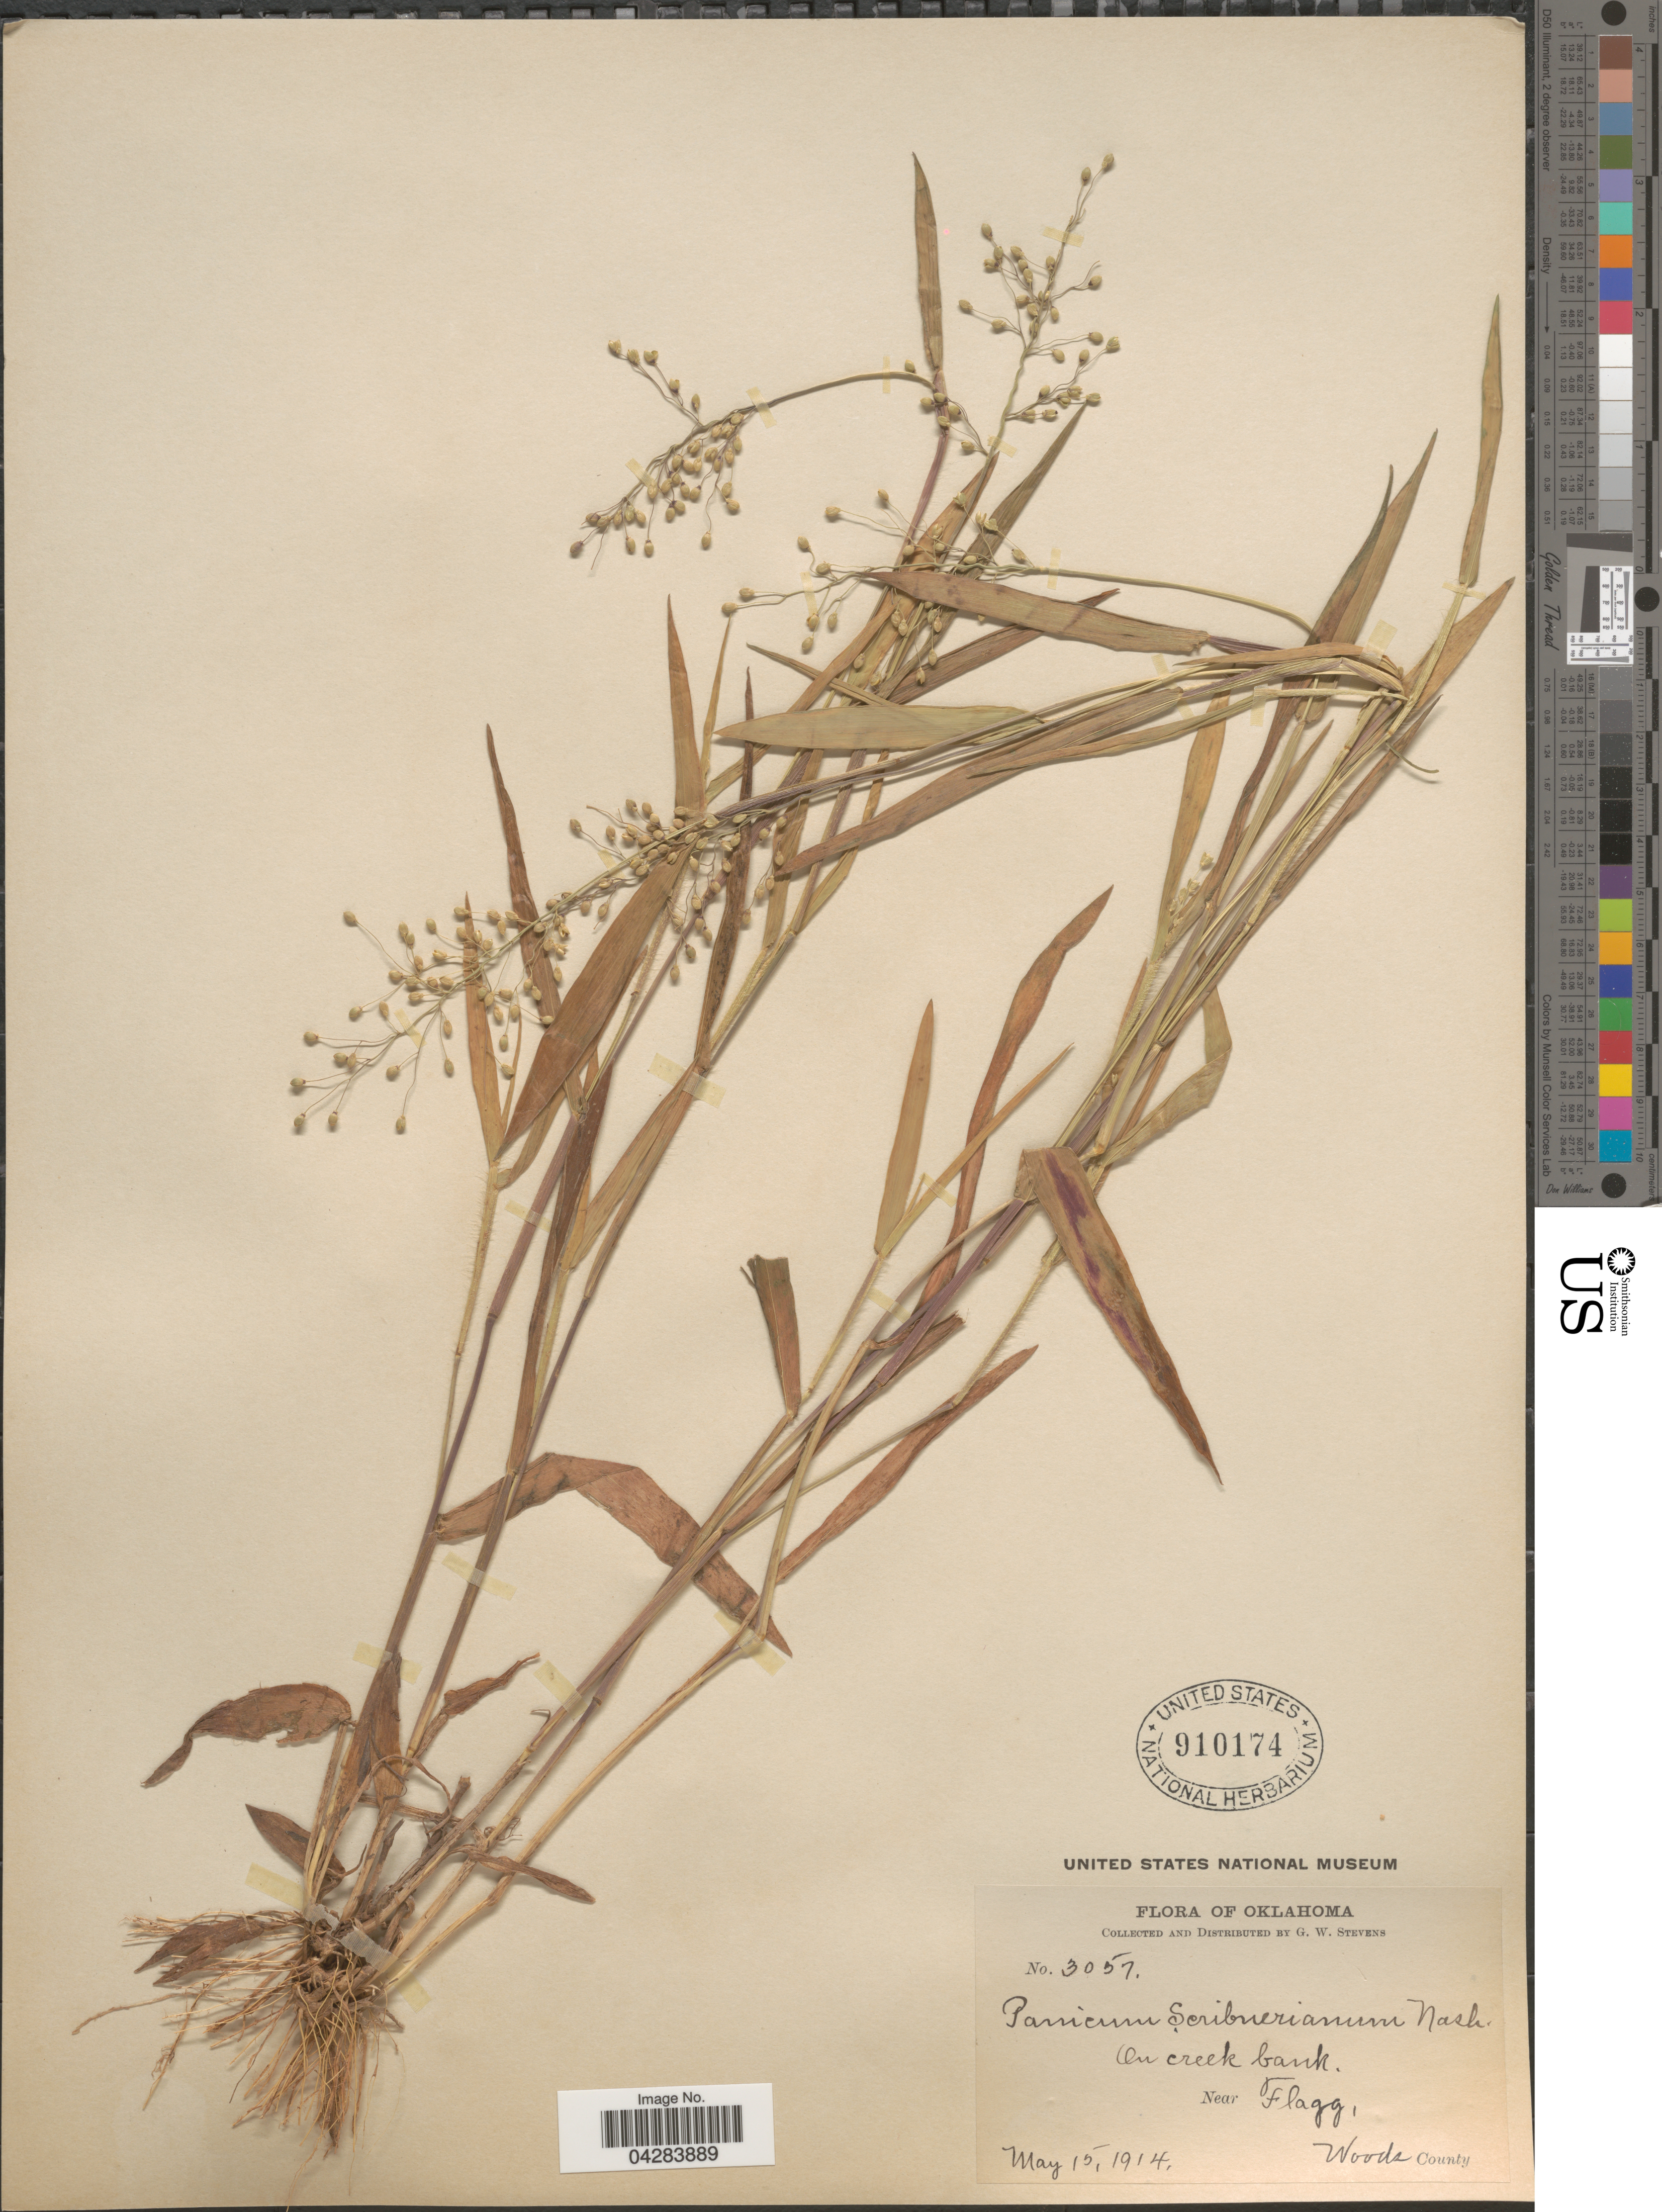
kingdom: Plantae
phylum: Tracheophyta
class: Liliopsida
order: Poales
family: Poaceae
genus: Dichanthelium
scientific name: Dichanthelium oligosanthes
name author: (Schult.) Gould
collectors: G. W. Stevens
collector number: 3057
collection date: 1914-05-15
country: United States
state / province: Oklahoma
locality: On creek bank. Near Flagg, Woods County.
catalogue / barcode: US 910174